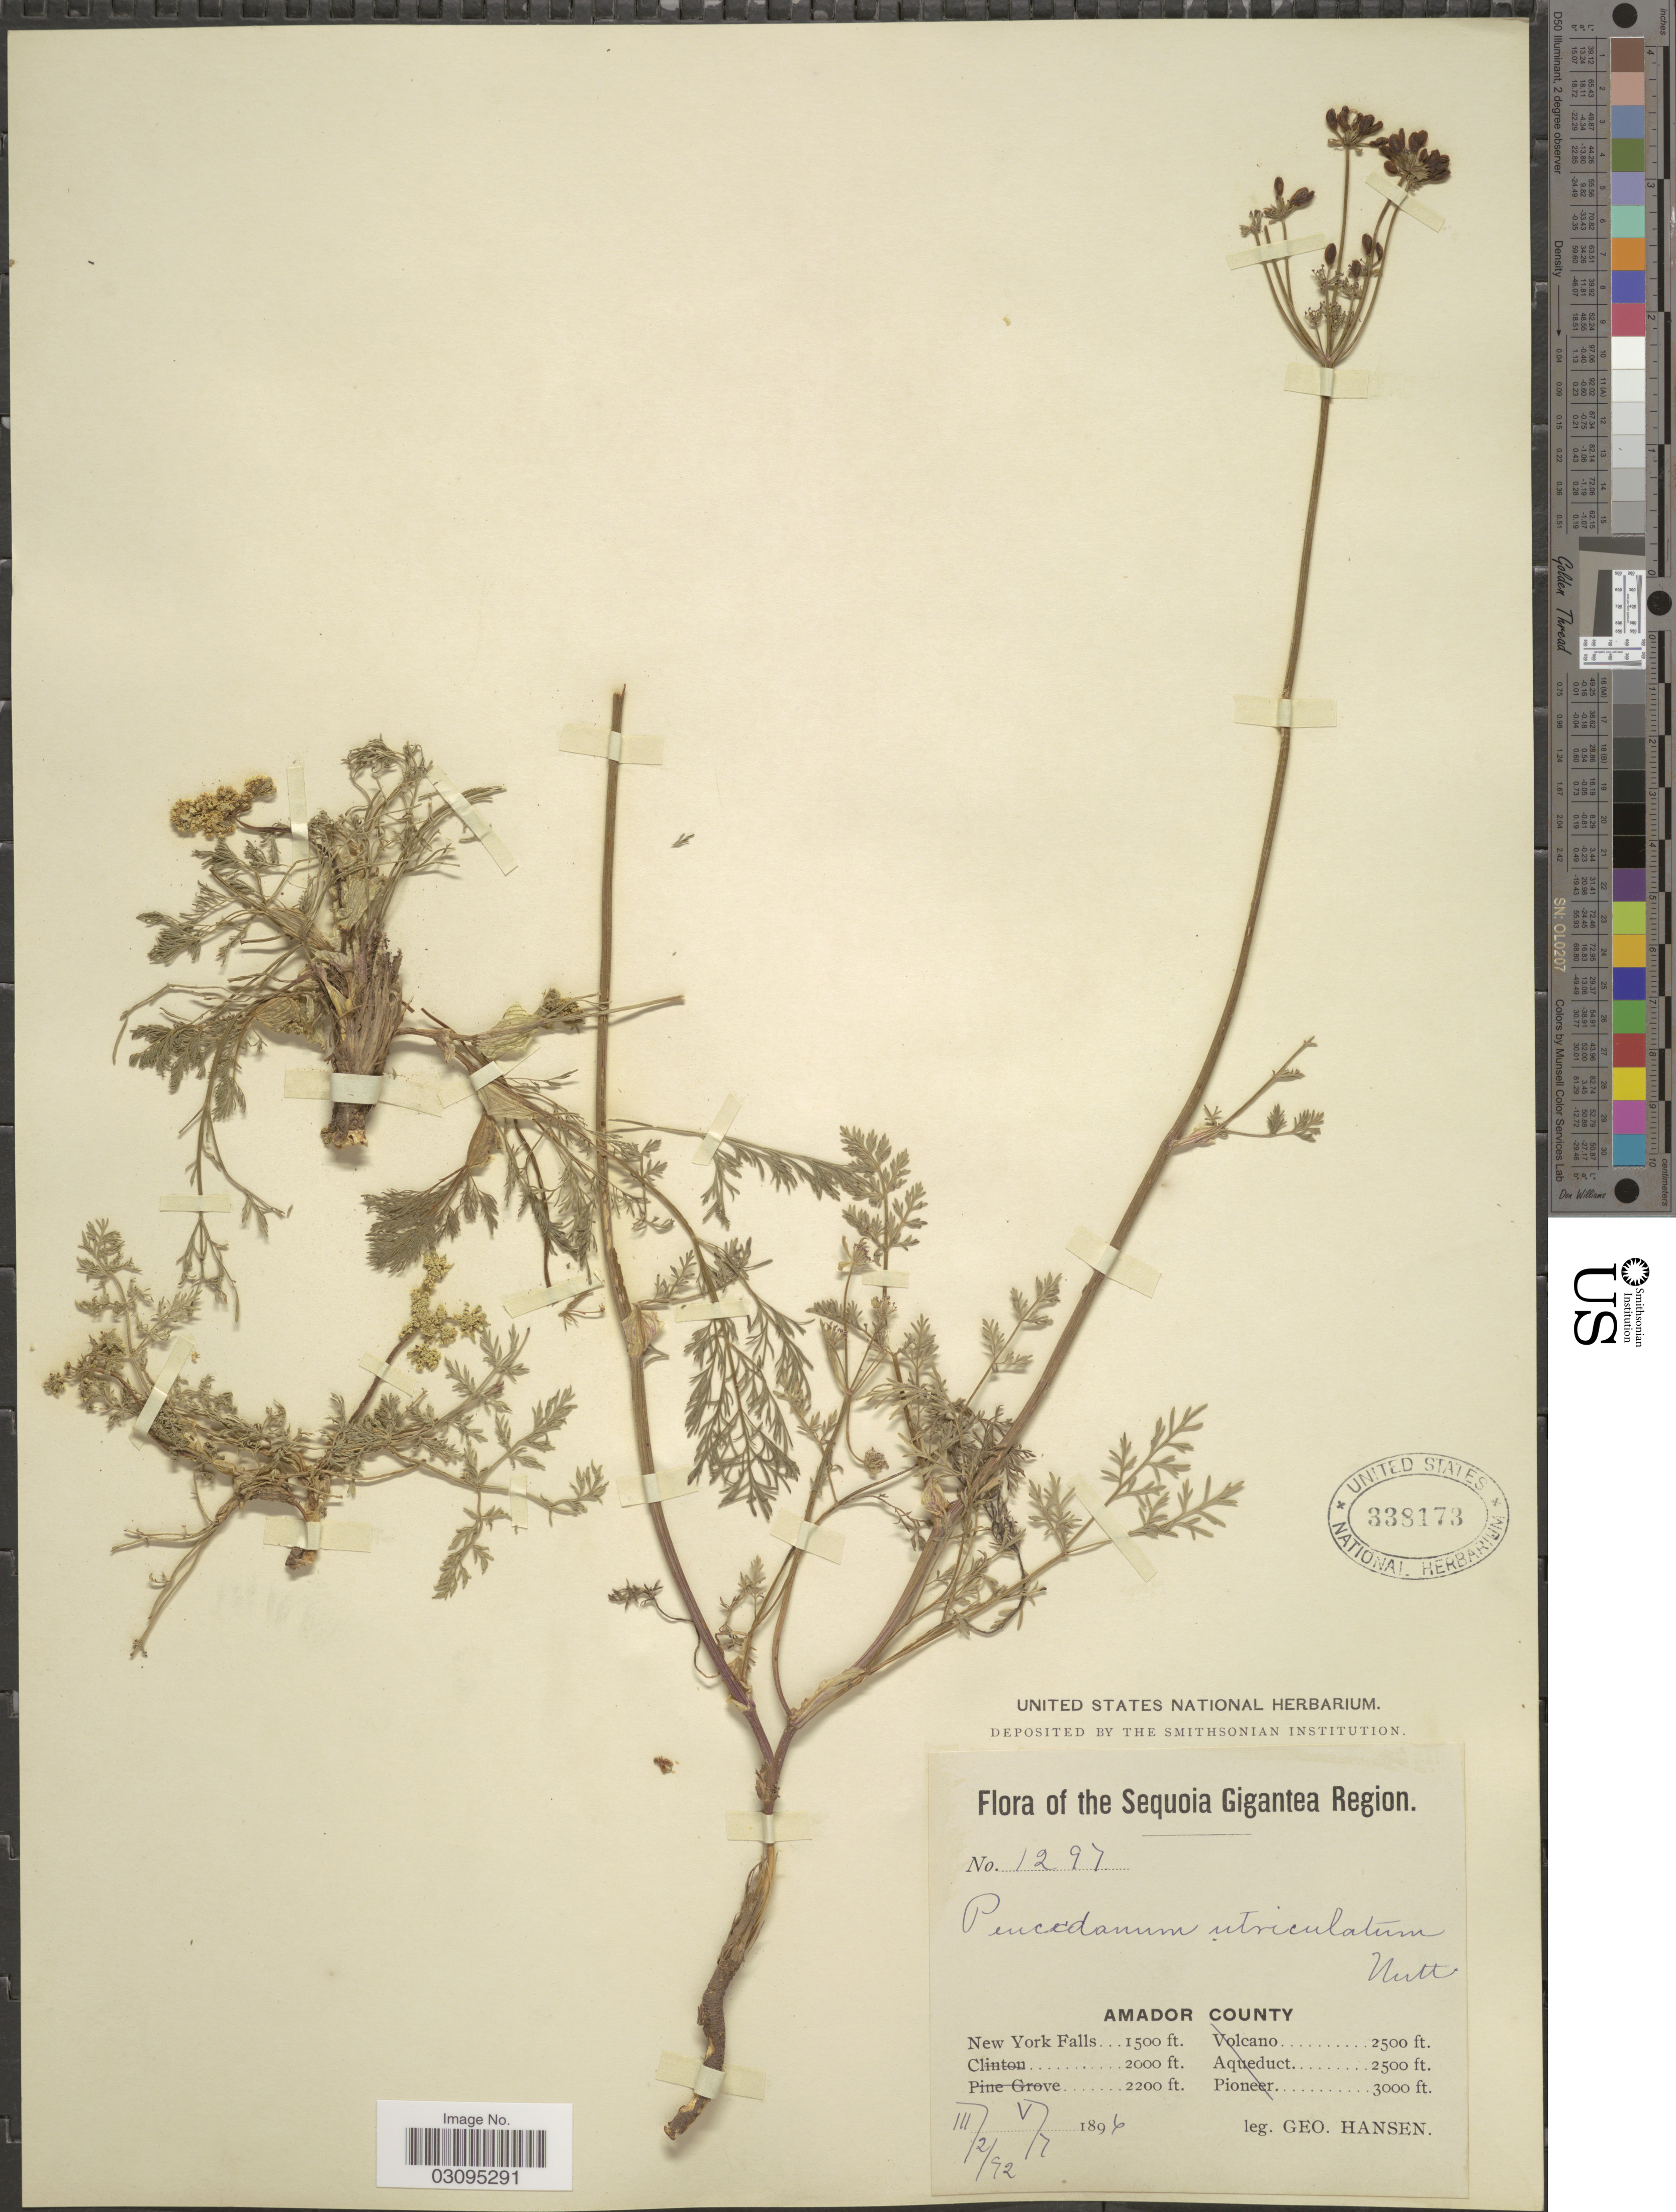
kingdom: Plantae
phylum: Tracheophyta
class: Magnoliopsida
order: Apiales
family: Apiaceae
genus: Lomatium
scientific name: Lomatium utriculatum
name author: (Nutt. ex Torr. & A. Gray) J.M. Coult. & Rose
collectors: G. Hansen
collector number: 1297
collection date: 1896-05-07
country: United States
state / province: New York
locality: The Sequoia Gigantea Region, Amador County, New York Falls.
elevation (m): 457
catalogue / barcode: US 338173